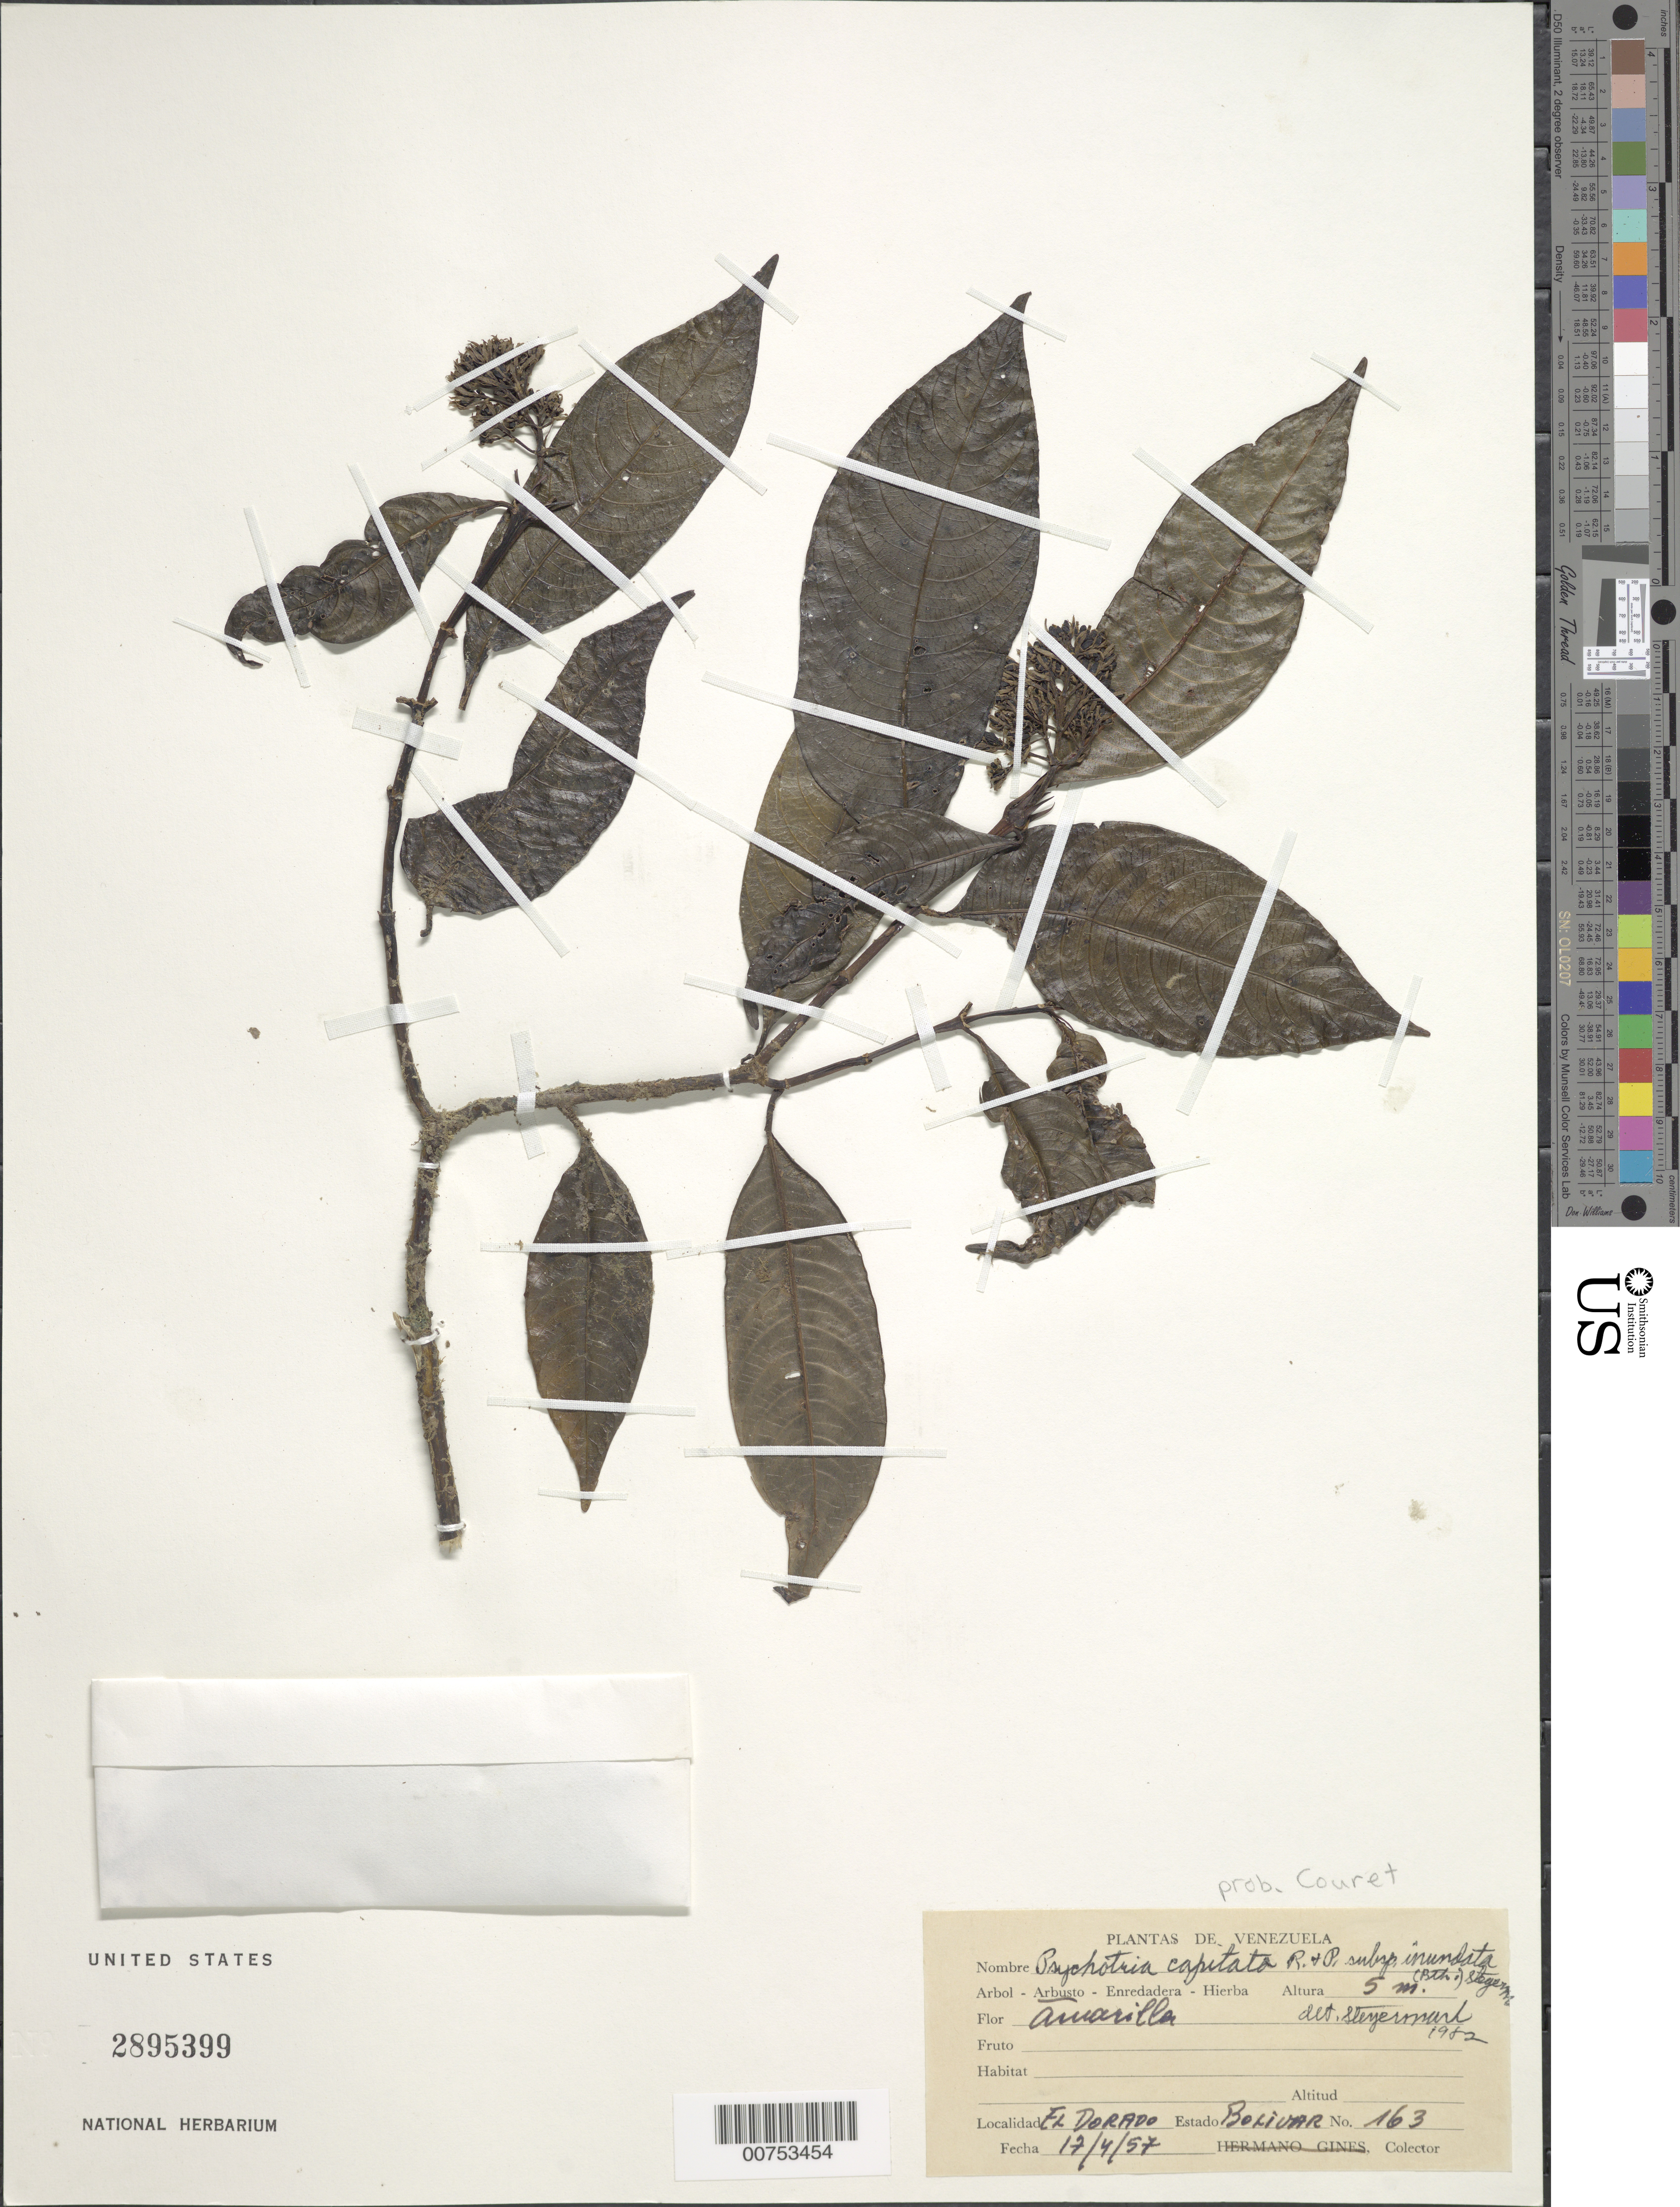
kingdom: Plantae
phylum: Tracheophyta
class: Magnoliopsida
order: Gentianales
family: Rubiaceae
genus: Psychotria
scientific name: Psychotria capitata var. inundata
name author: (Benth.) Steyerm.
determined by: Steyermark, Julian A., (VEN)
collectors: -. Couret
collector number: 163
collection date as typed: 17-Apr-57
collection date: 1957-04-17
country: Venezuela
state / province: Bolívar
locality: El Dorado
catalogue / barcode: US 2895399